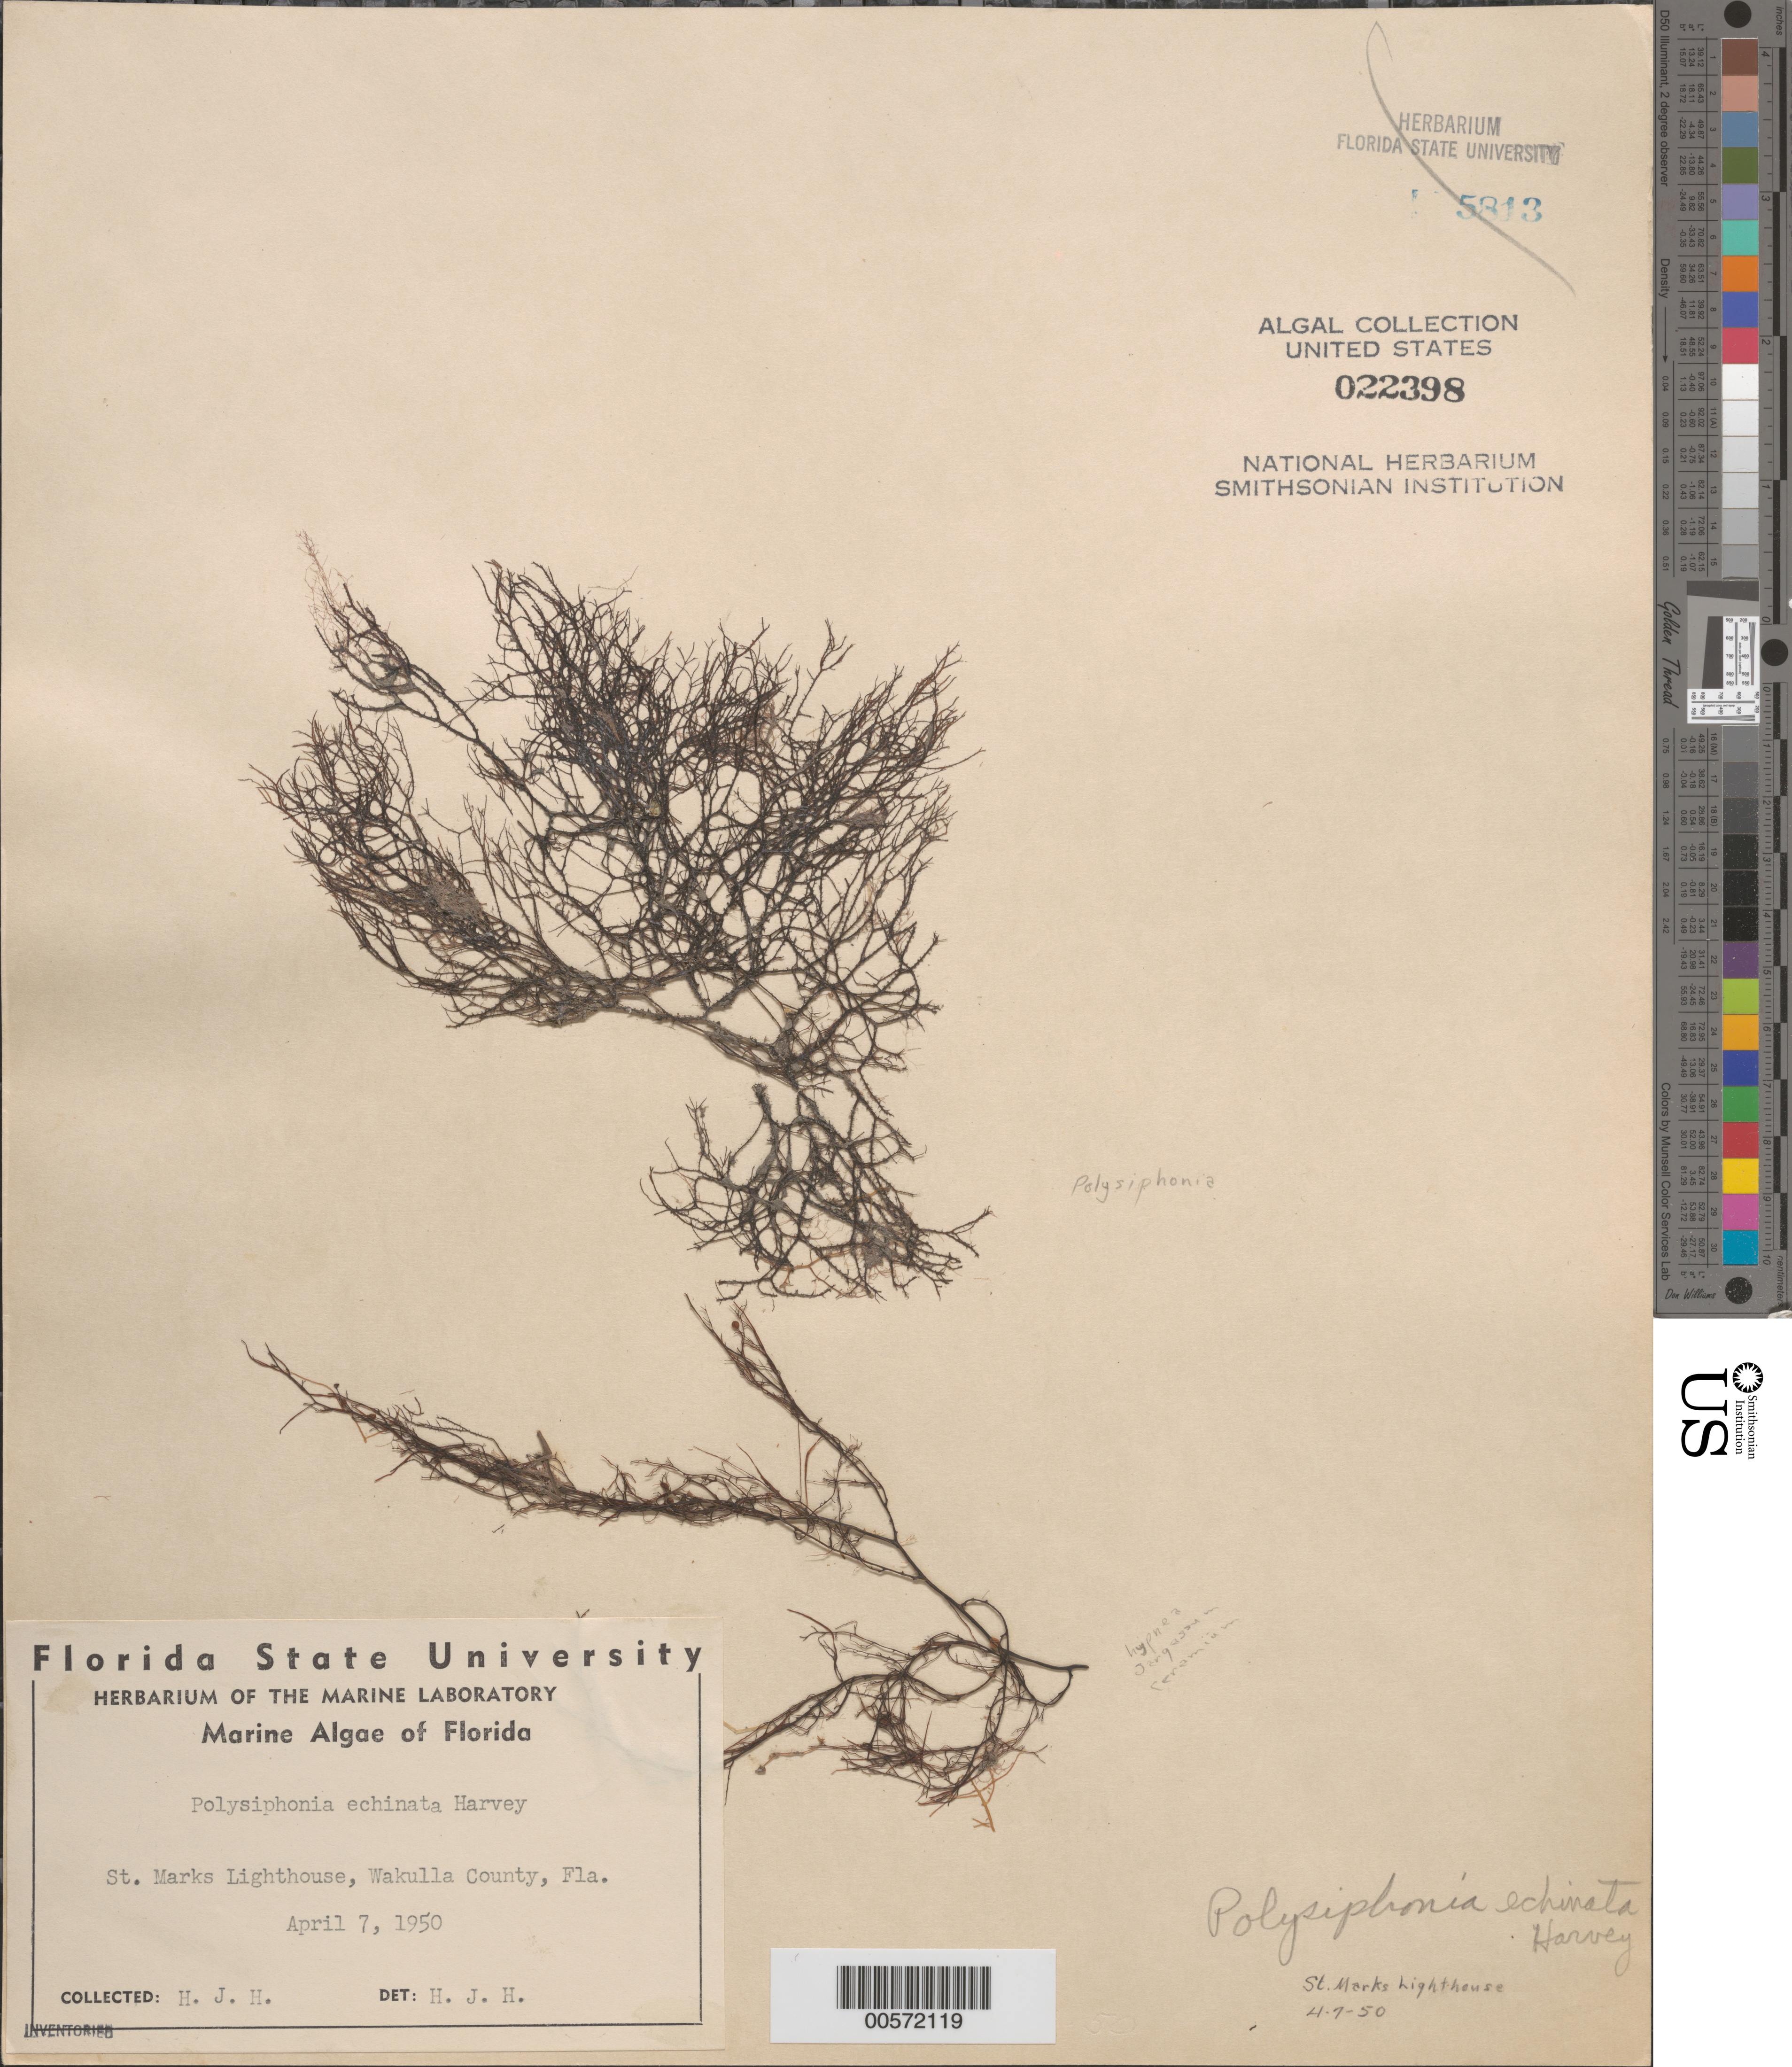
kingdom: Plantae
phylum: Rhodophyta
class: Florideophyceae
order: Ceramiales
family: Rhodomelaceae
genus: Acanthosiphonia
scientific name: Acanthosiphonia echinata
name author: (Harv.) Savoie & G.W. Saunders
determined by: Algae name updating Project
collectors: H. J. Humm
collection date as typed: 07 Apr 1950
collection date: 1950-04-07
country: United States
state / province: Florida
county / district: Wakulla County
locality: St. Marks Lighthouse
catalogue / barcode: US 22398